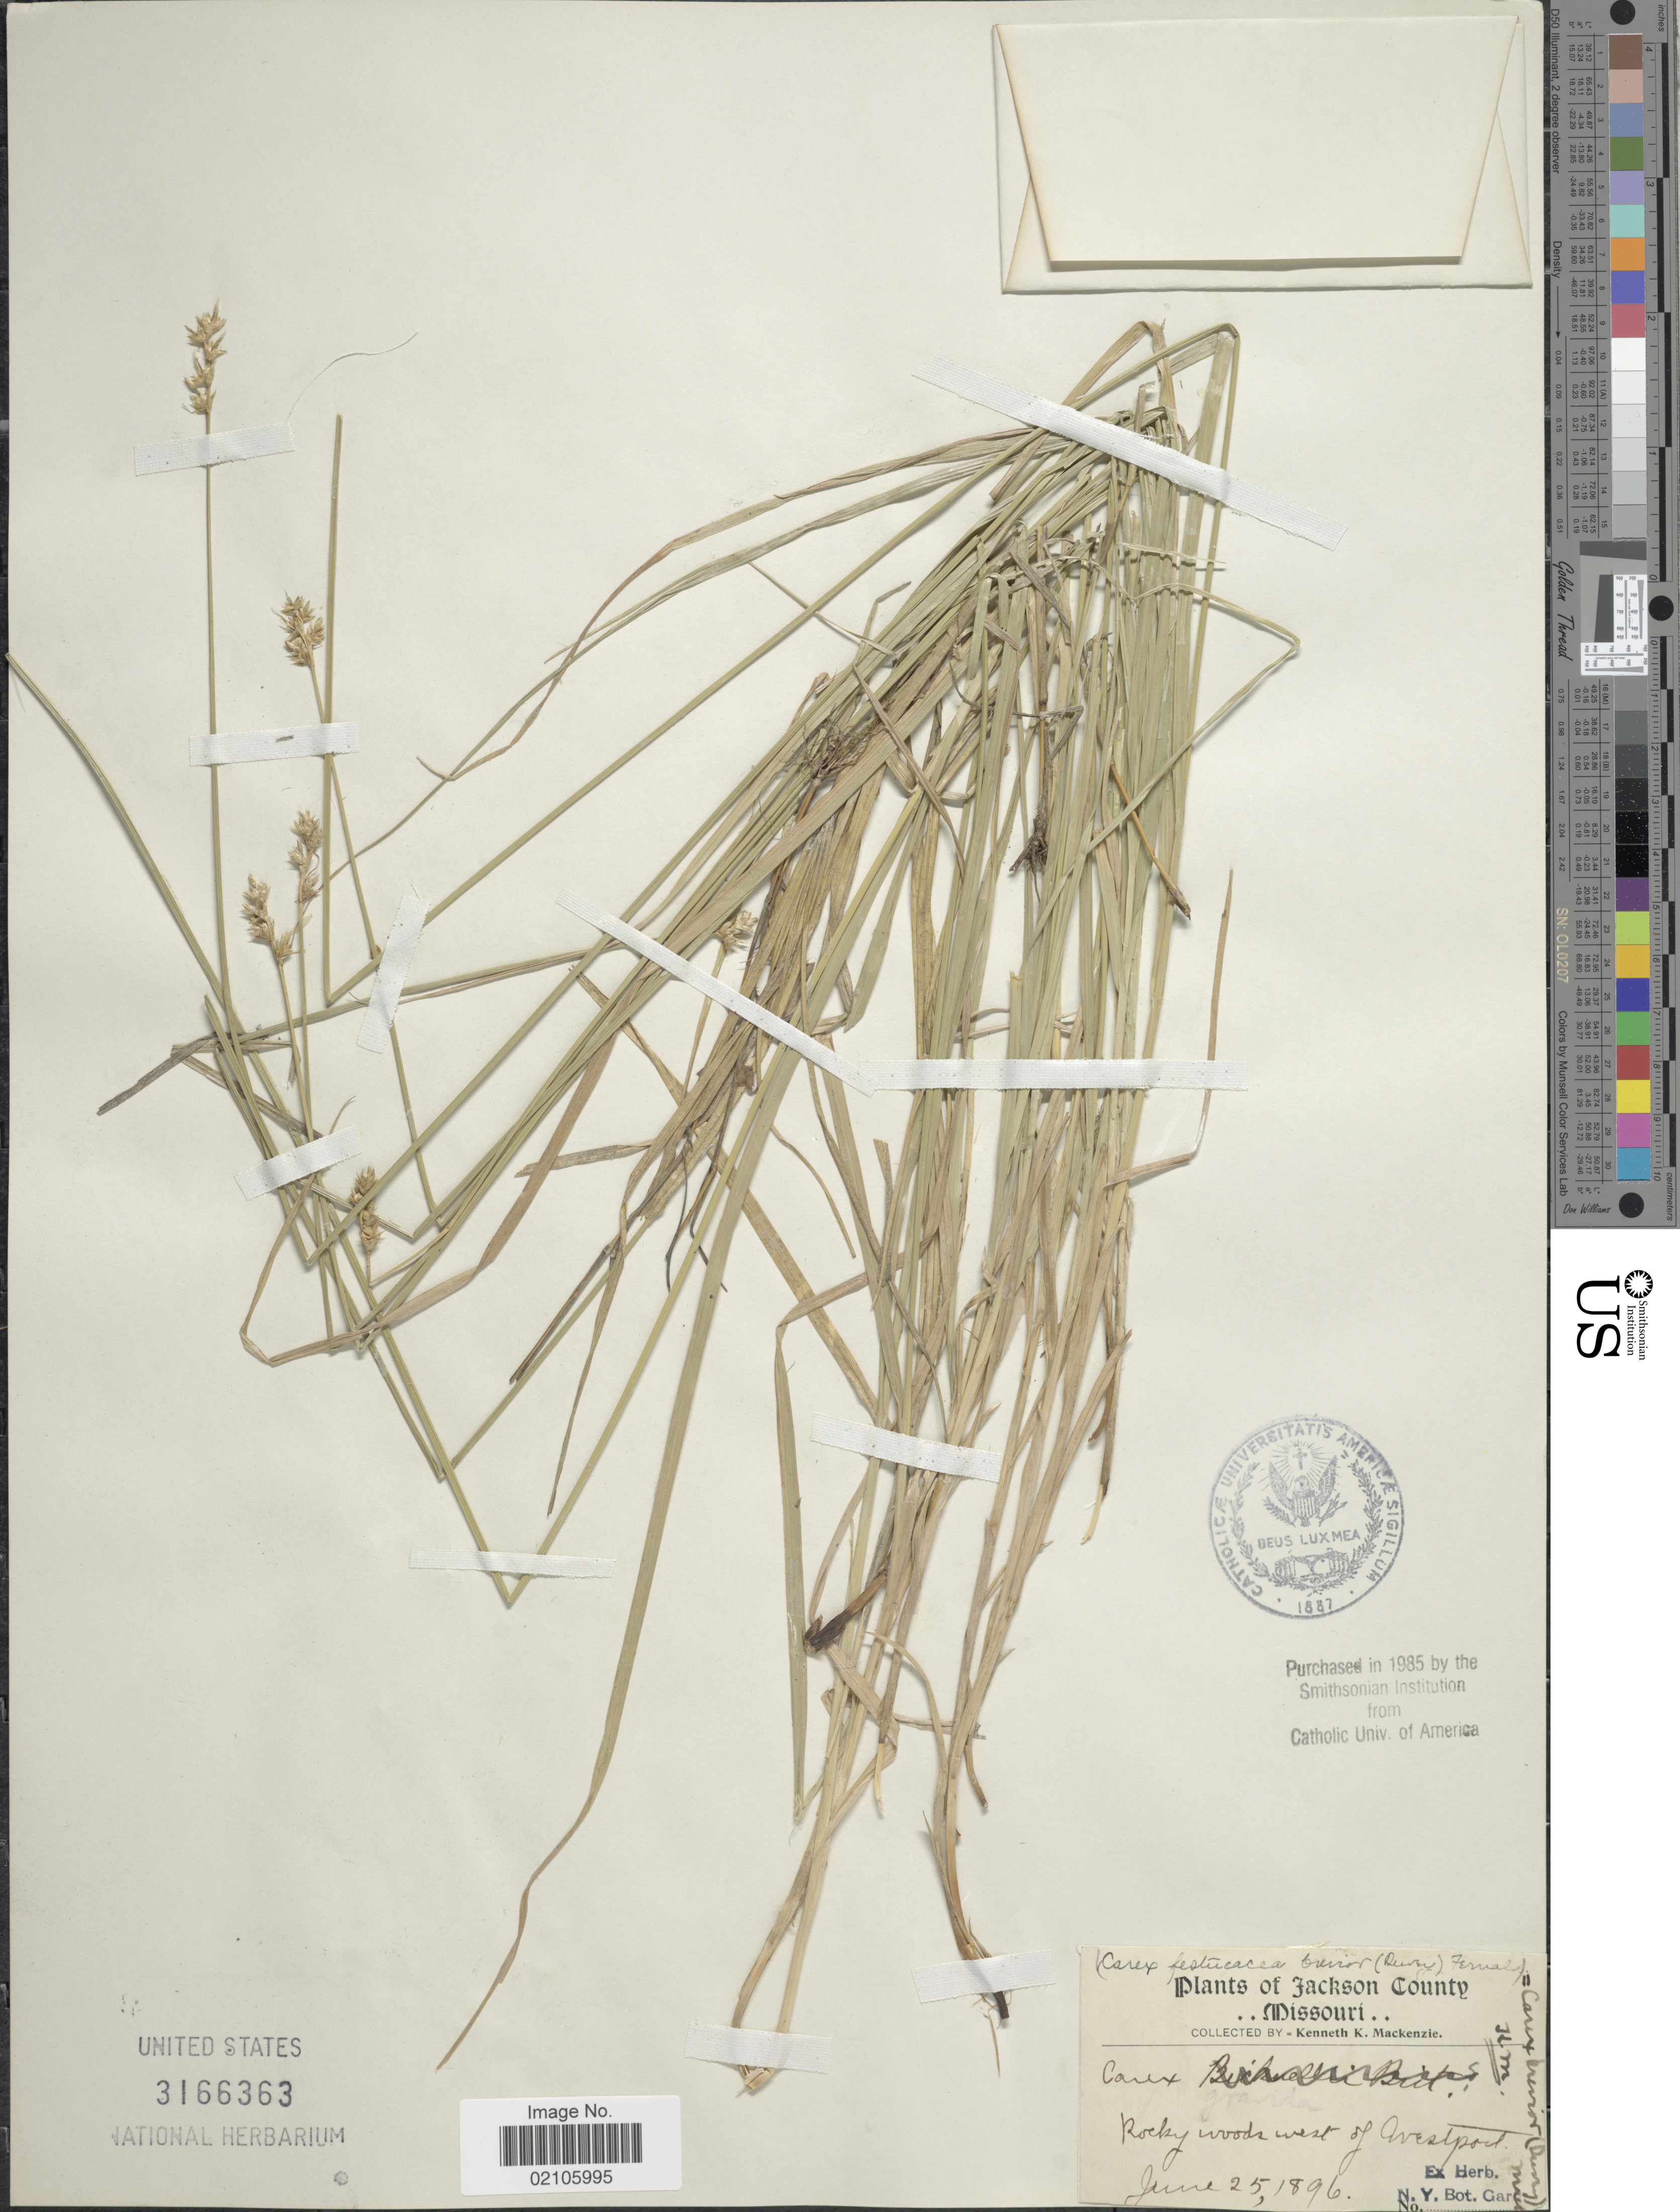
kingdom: Plantae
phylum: Tracheophyta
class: Liliopsida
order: Poales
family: Cyperaceae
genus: Carex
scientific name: Carex brevior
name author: (Dewey) Mack. ex Lunell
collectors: K. K. Mackenzie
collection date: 1896-06-25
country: United States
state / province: Missouri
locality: Jackson County, Rocky woods west of Westport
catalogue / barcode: US 3166363